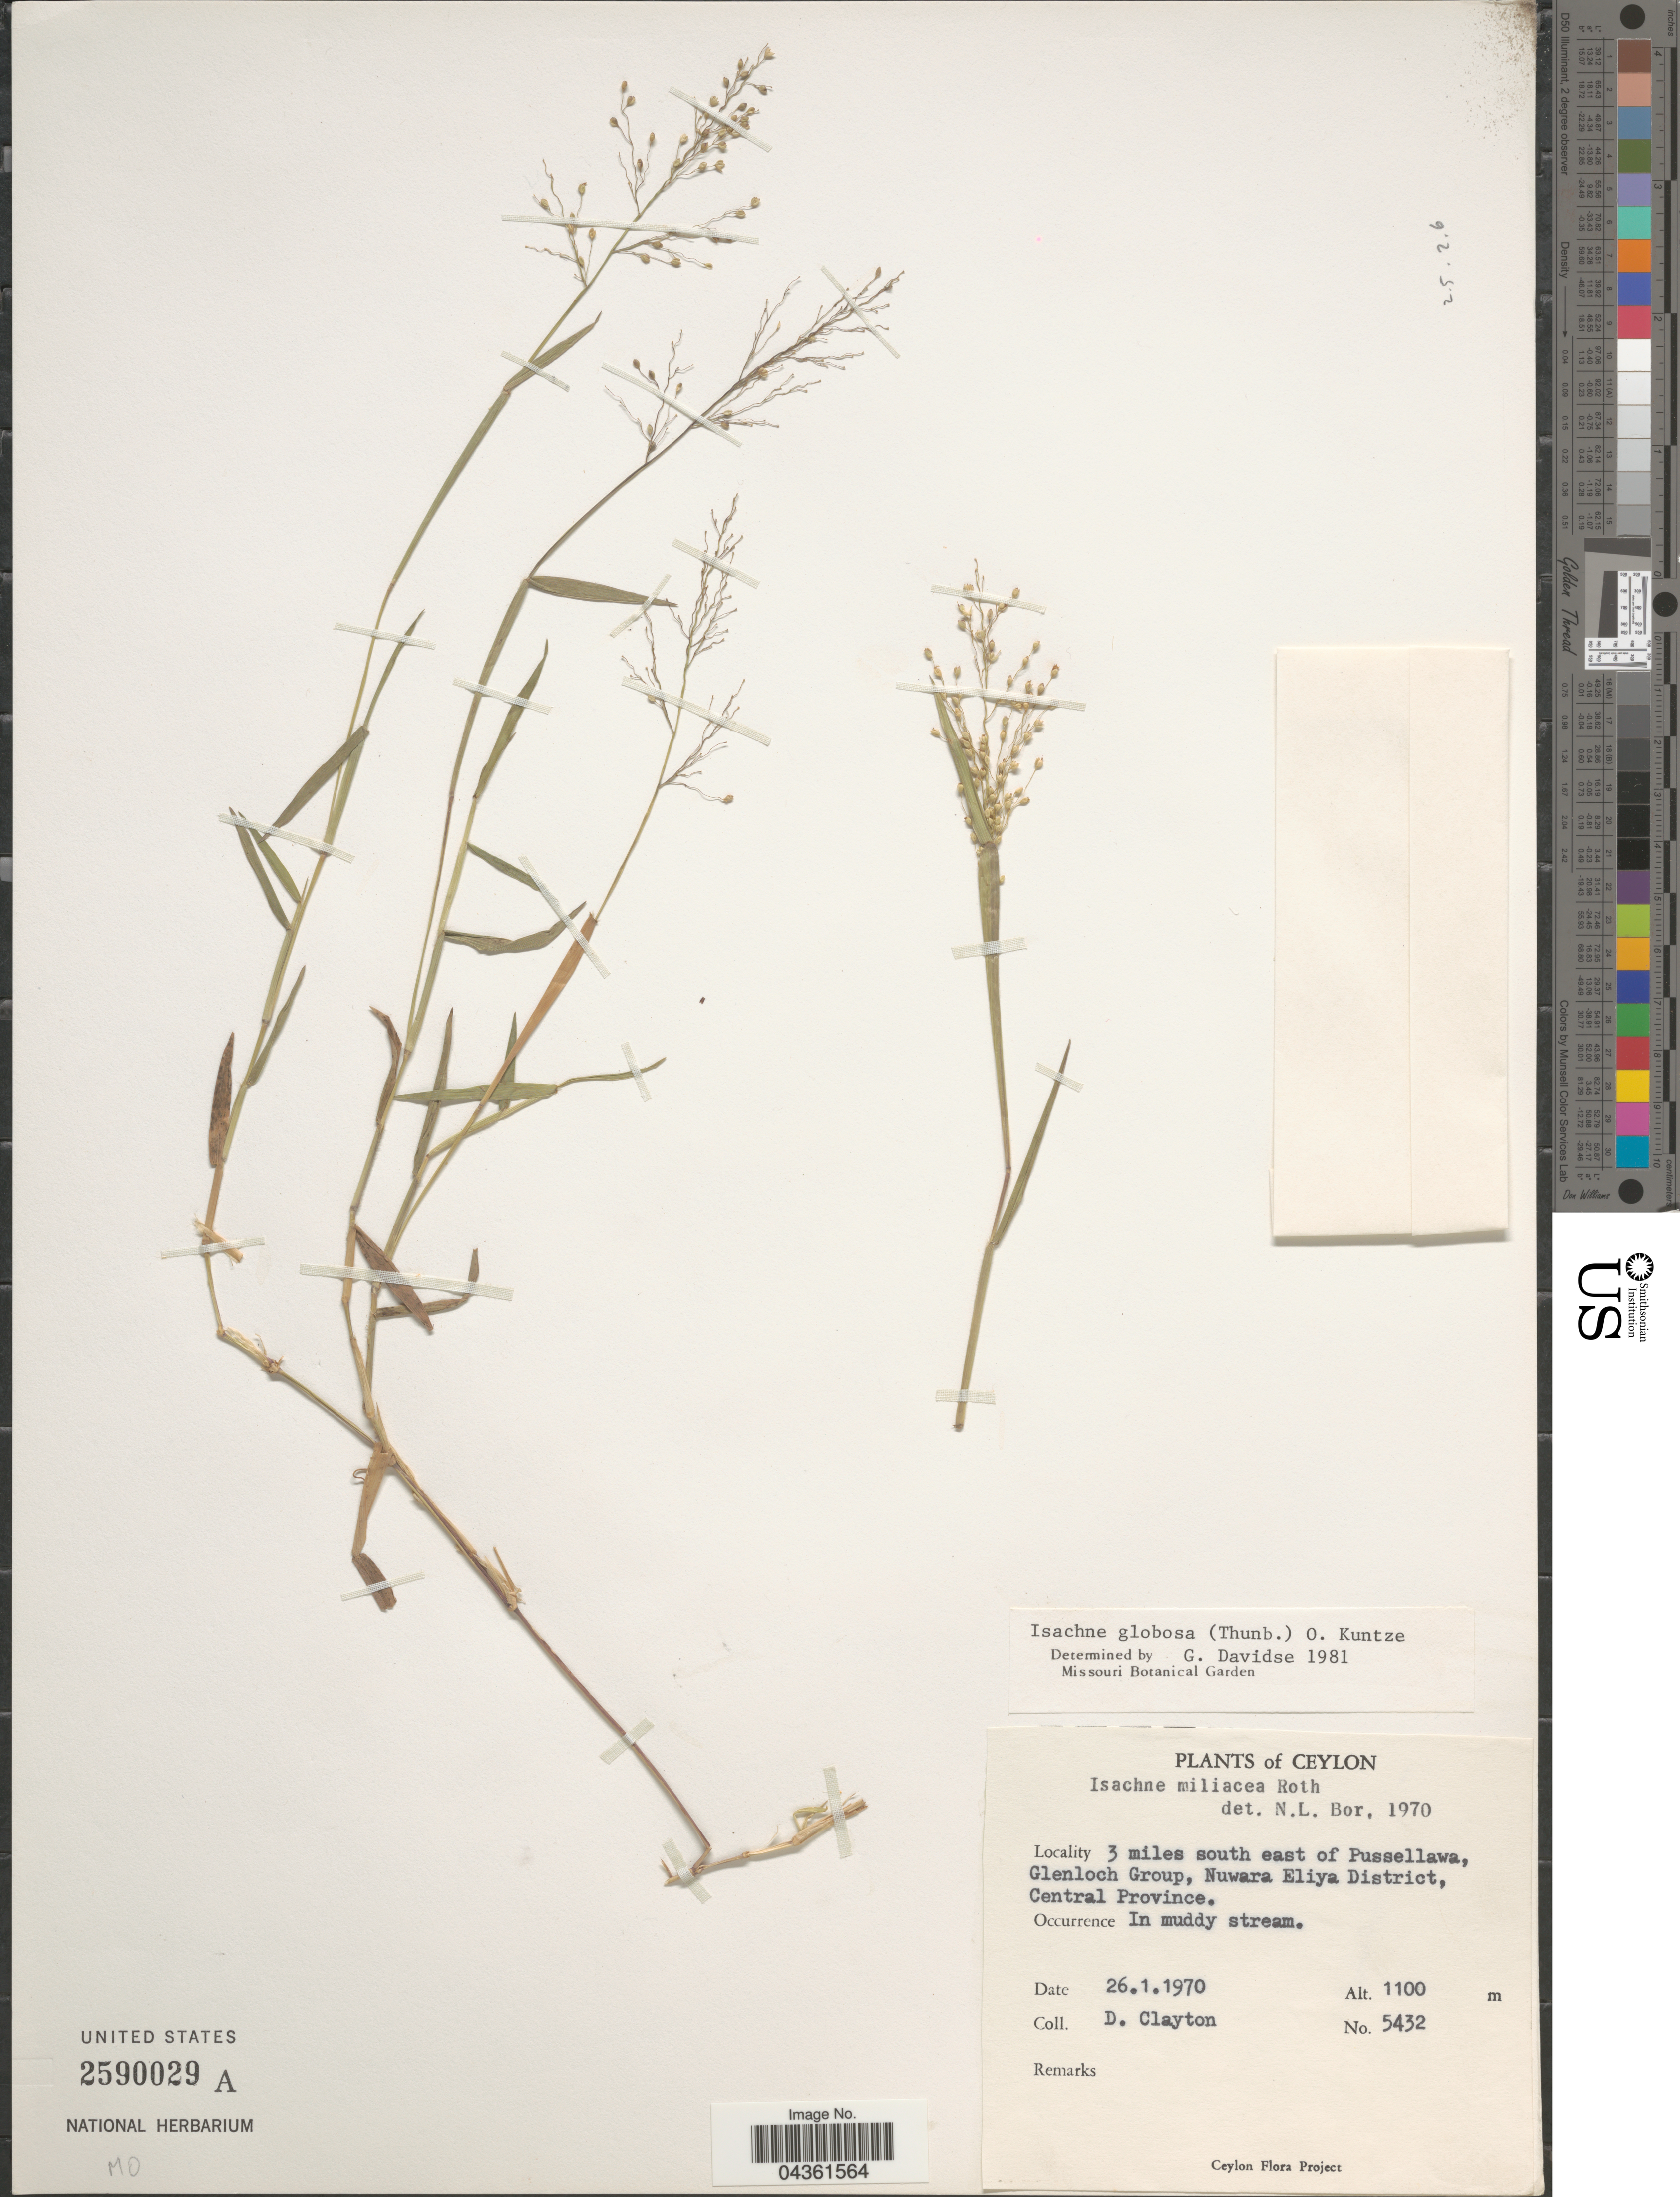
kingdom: Plantae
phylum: Tracheophyta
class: Liliopsida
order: Poales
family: Poaceae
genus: Isachne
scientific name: Isachne globosa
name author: (Thunb.) Kuntze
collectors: D. Clayton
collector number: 5432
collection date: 1970-01-26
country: Sri Lanka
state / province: Central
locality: Ceylon. 3 miles south east of Pussellawa, Glenloch Group, Nuwara Eliya District.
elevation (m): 1100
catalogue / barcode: US 2590029A